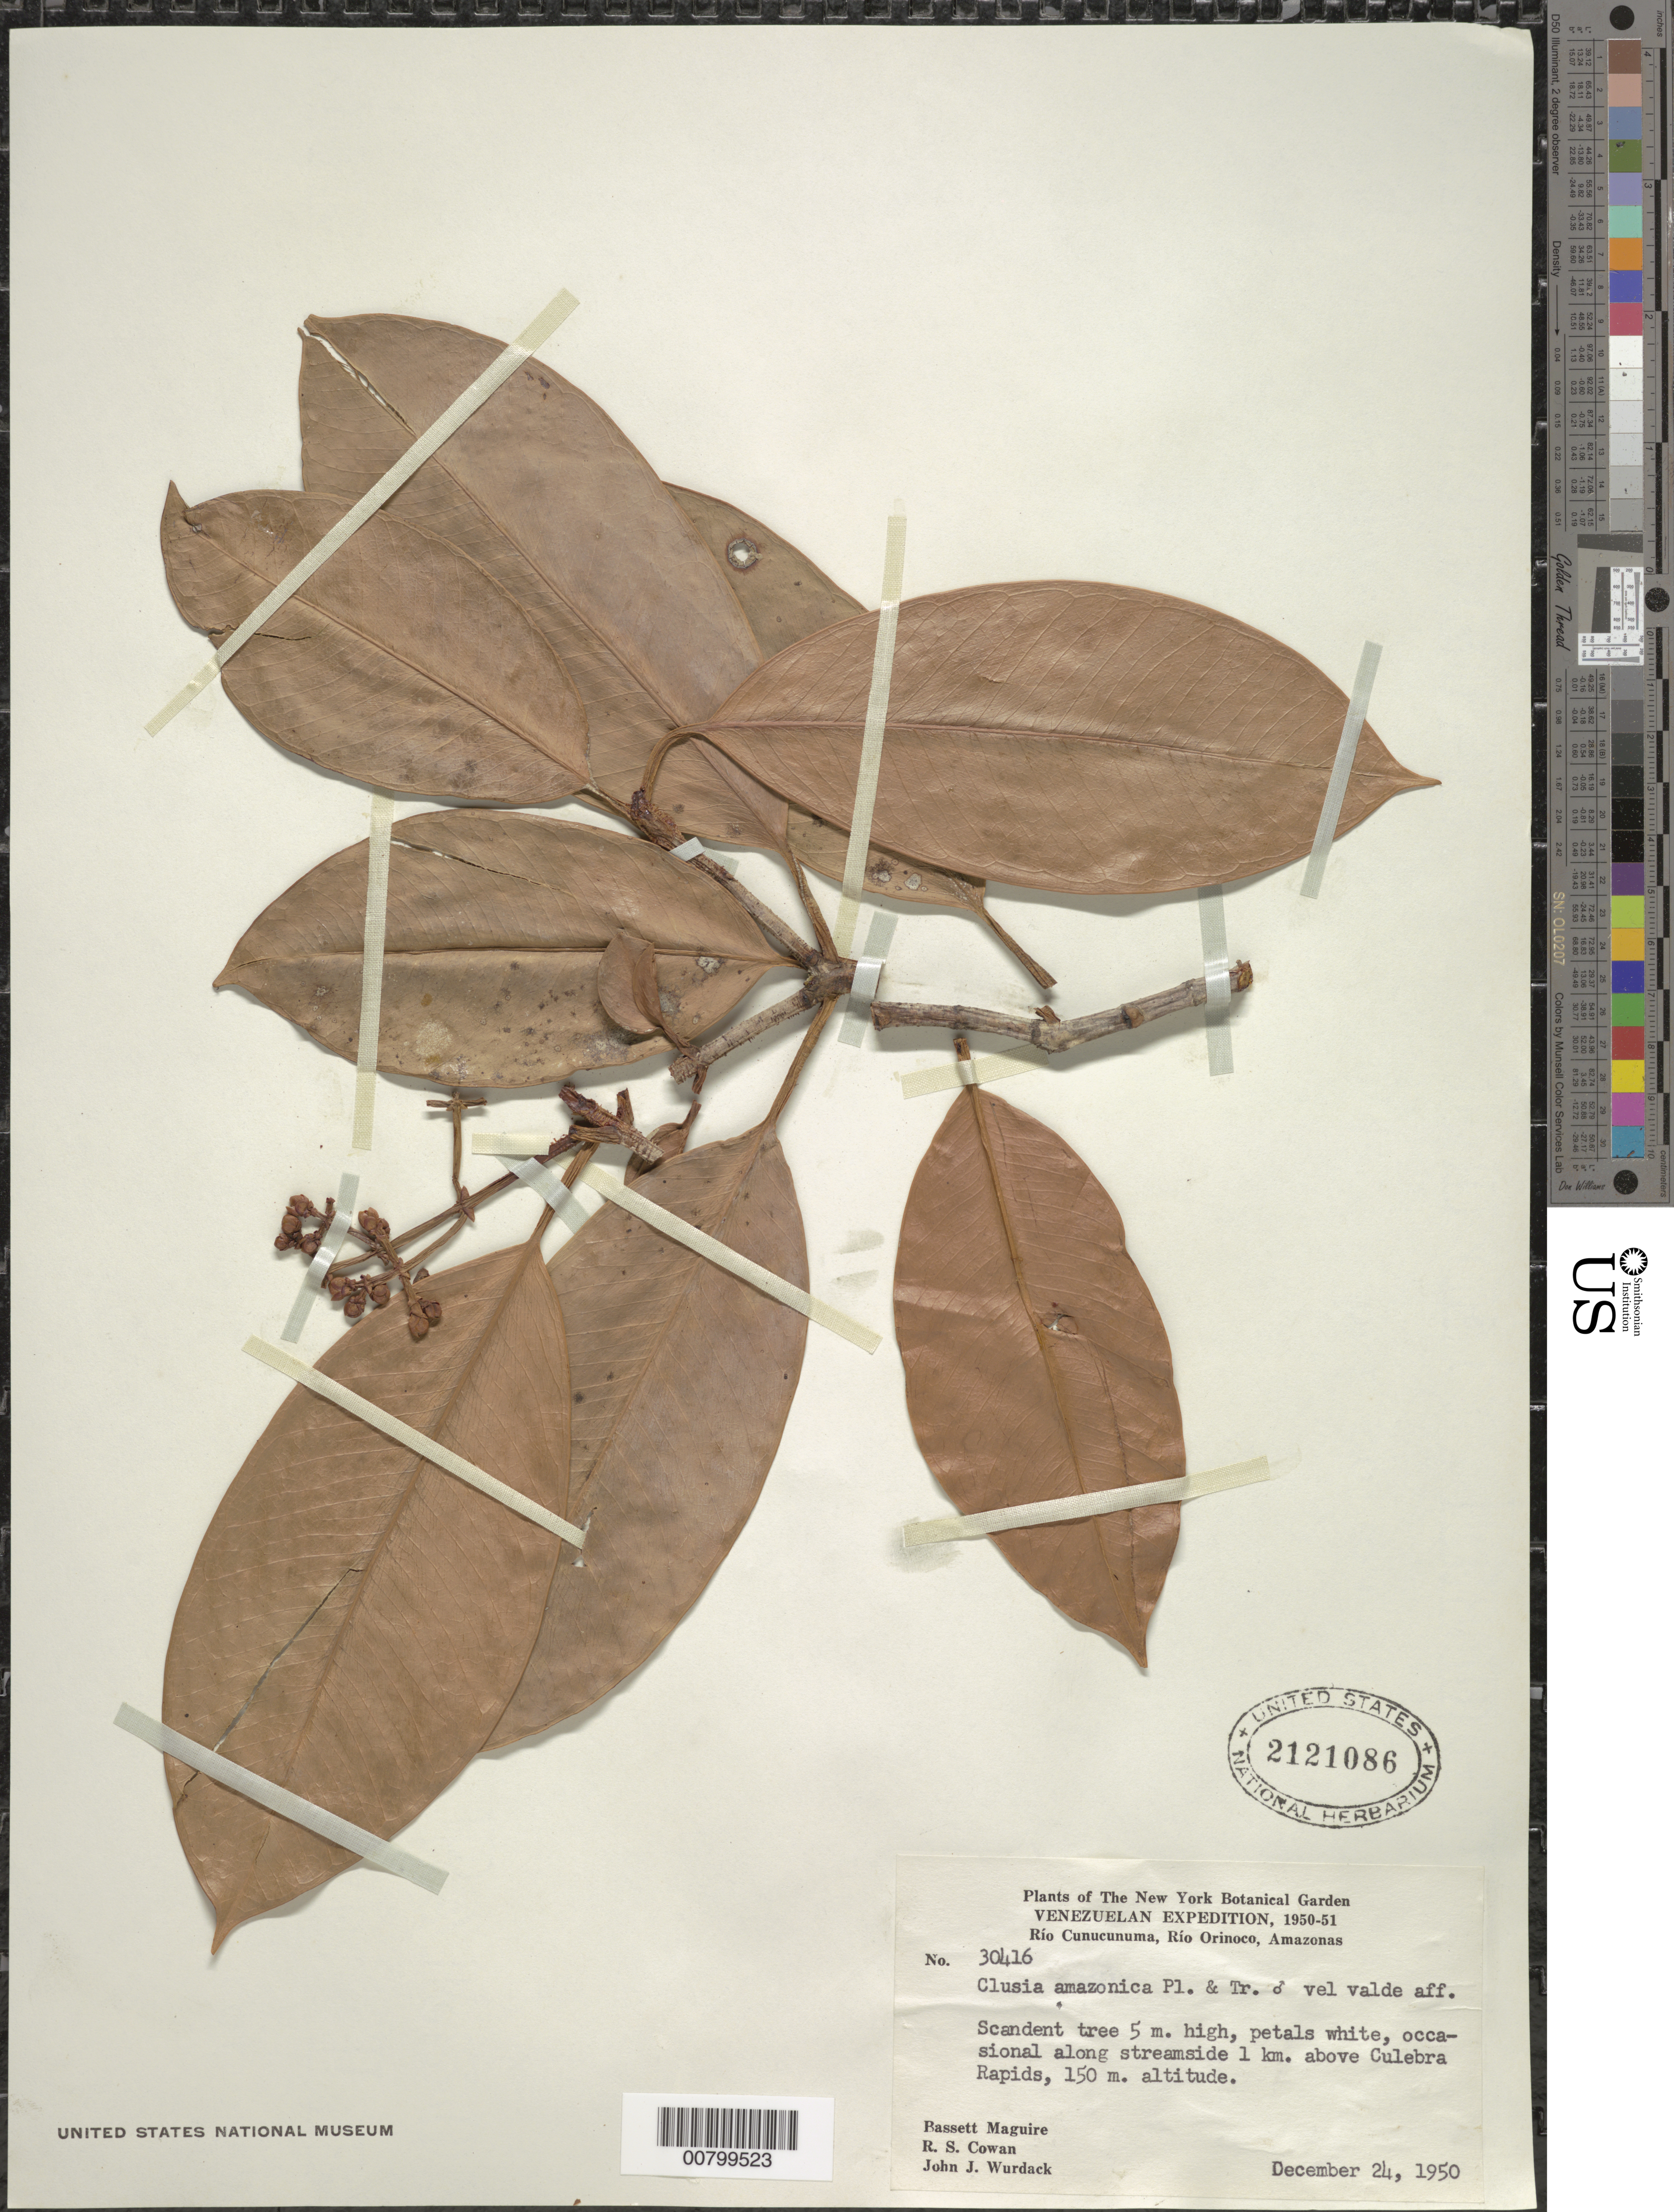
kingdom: Plantae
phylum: Tracheophyta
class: Magnoliopsida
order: Malpighiales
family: Clusiaceae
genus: Clusia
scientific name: Clusia amazonica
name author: Planch. & Triana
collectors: B. Maguire, R. S. Cowan & J. J. Wurdack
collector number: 30416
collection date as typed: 24-Dec-50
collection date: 1950-12-24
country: Venezuela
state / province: Amazonas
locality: Río Cunucunuma, Culebra Rapids, 1 km above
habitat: Along river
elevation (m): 150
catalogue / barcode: US 2121086